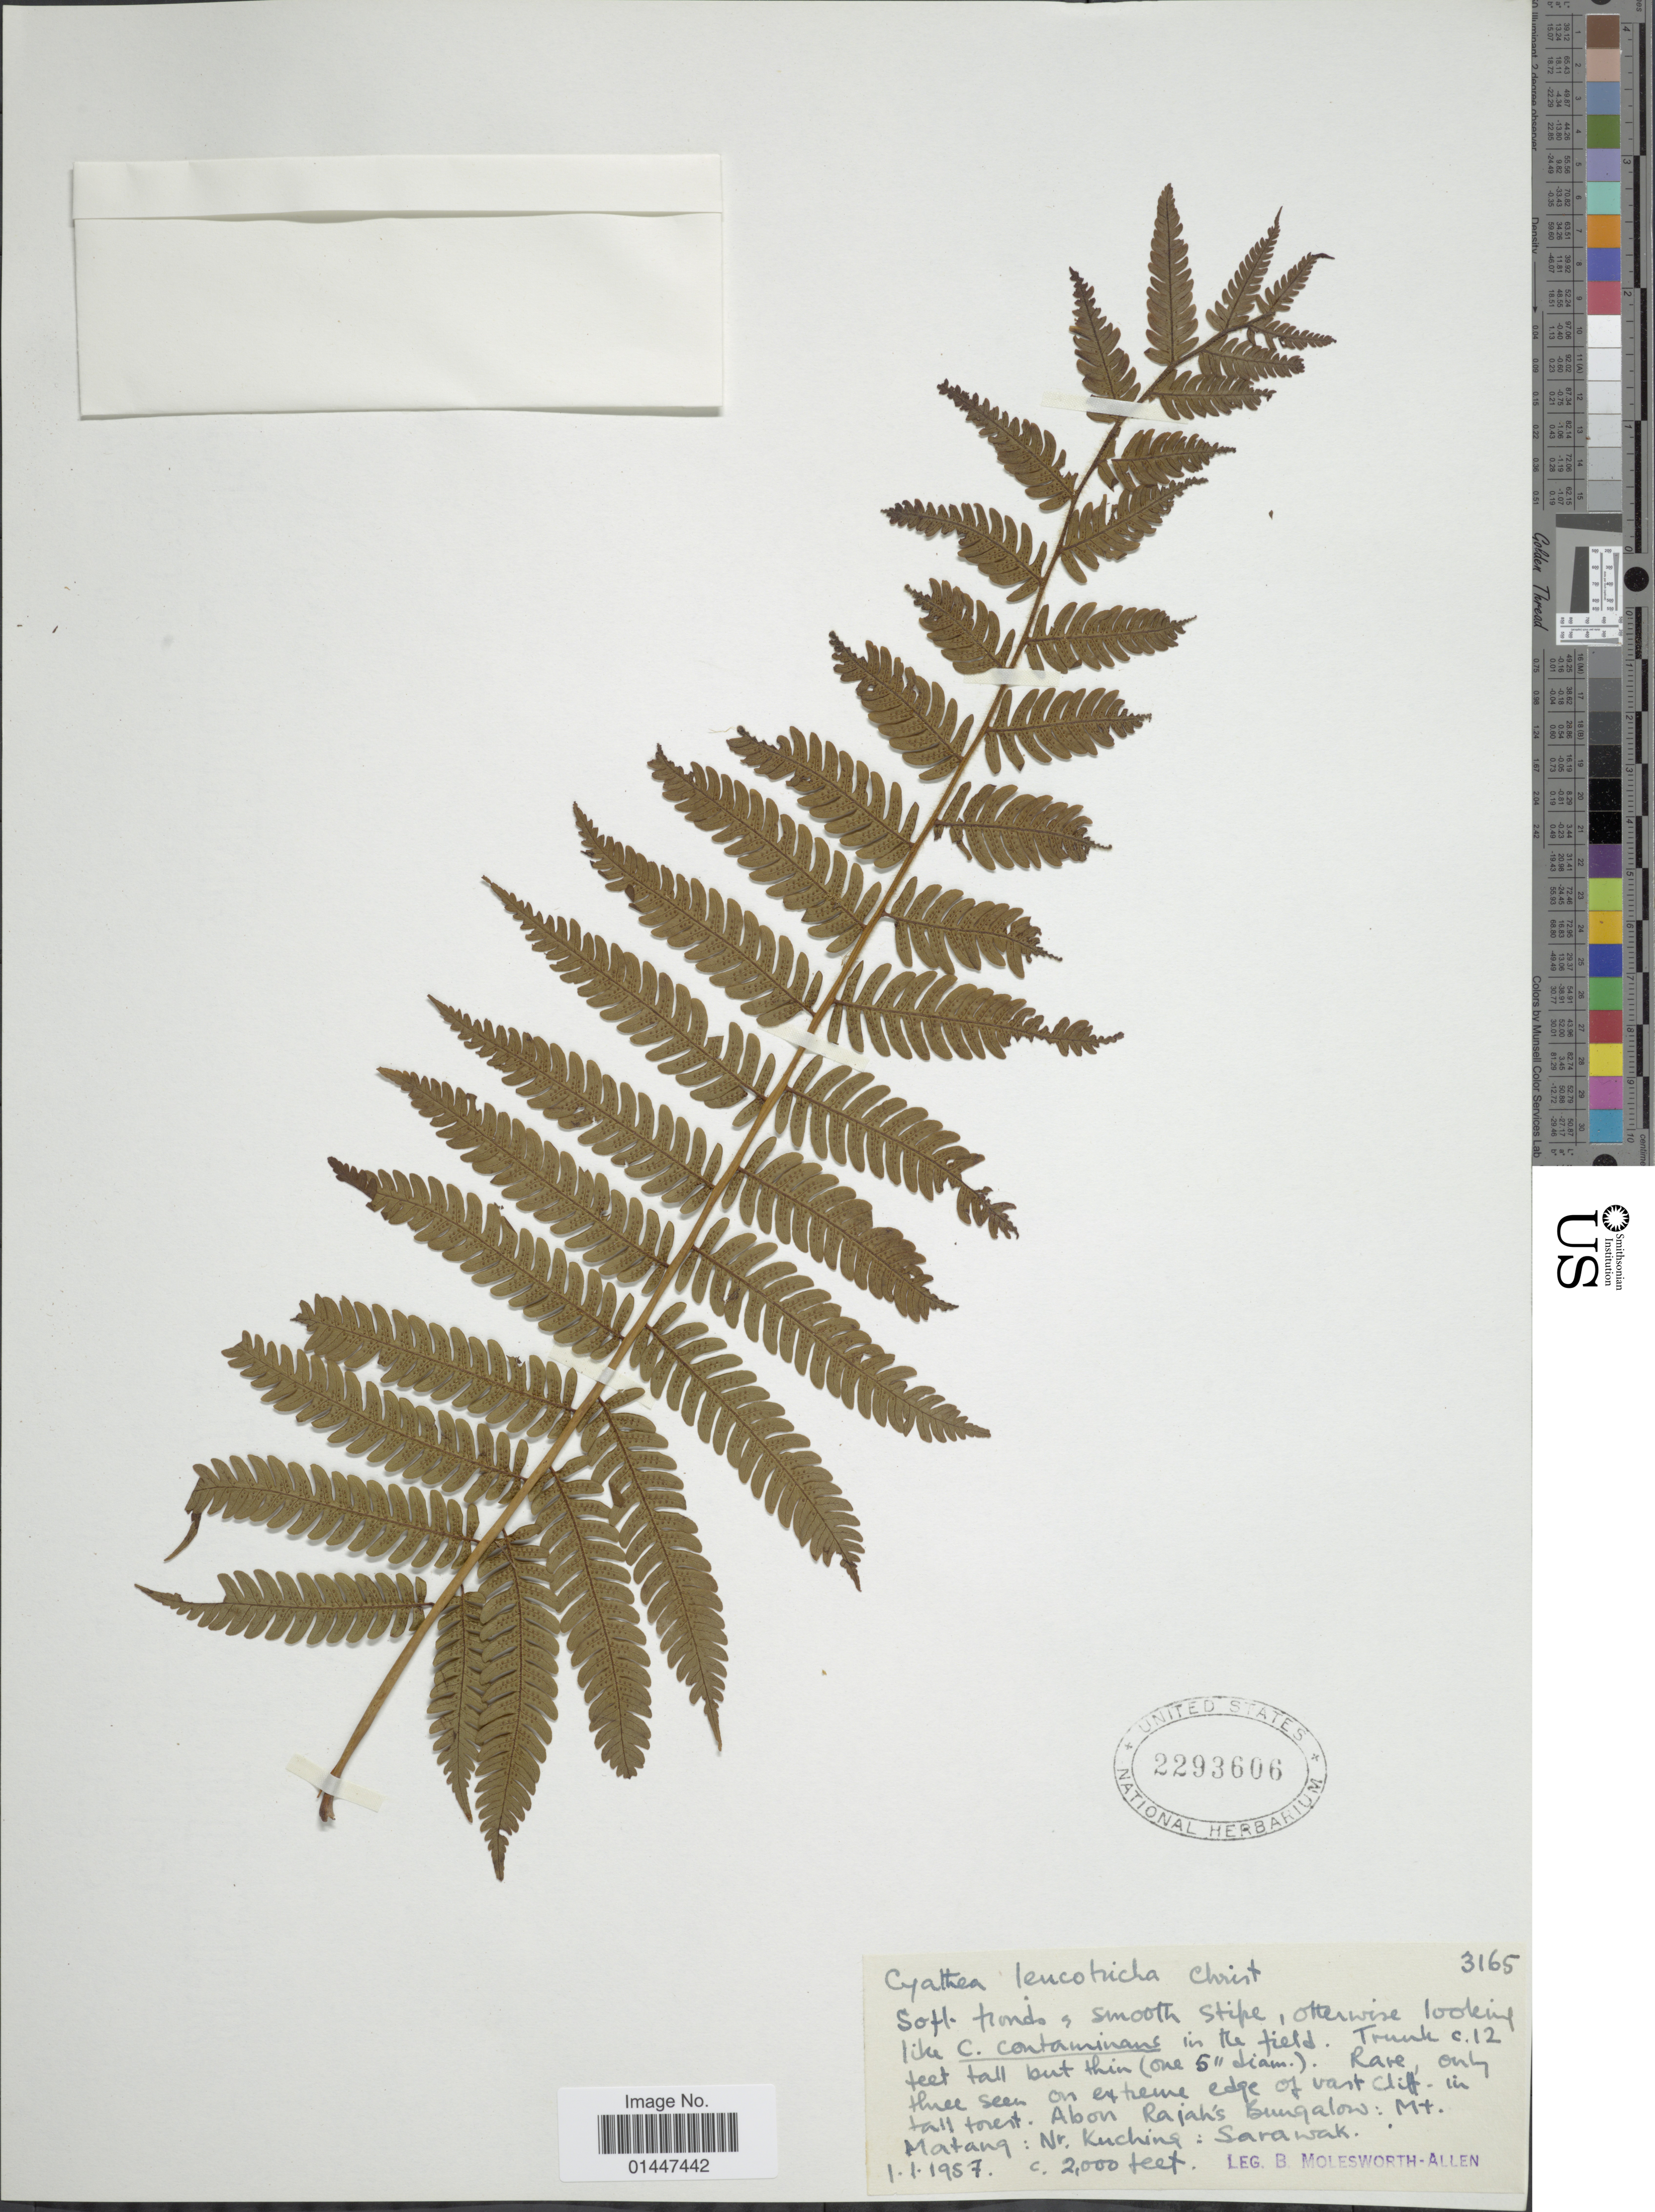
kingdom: Plantae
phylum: Tracheophyta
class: Polypodiopsida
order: Cyatheales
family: Cyatheaceae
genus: Sphaeropteris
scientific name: Sphaeropteris leucotricha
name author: (Christ) R.M. Tryon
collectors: B. E. G. Molesworth-Allen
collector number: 3165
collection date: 1957-01-01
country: Malaysia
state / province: Sarawak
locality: Above Rajah's Bungalow; Mt. Matang; Nr. Kuching.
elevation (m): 610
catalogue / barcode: US 2293606